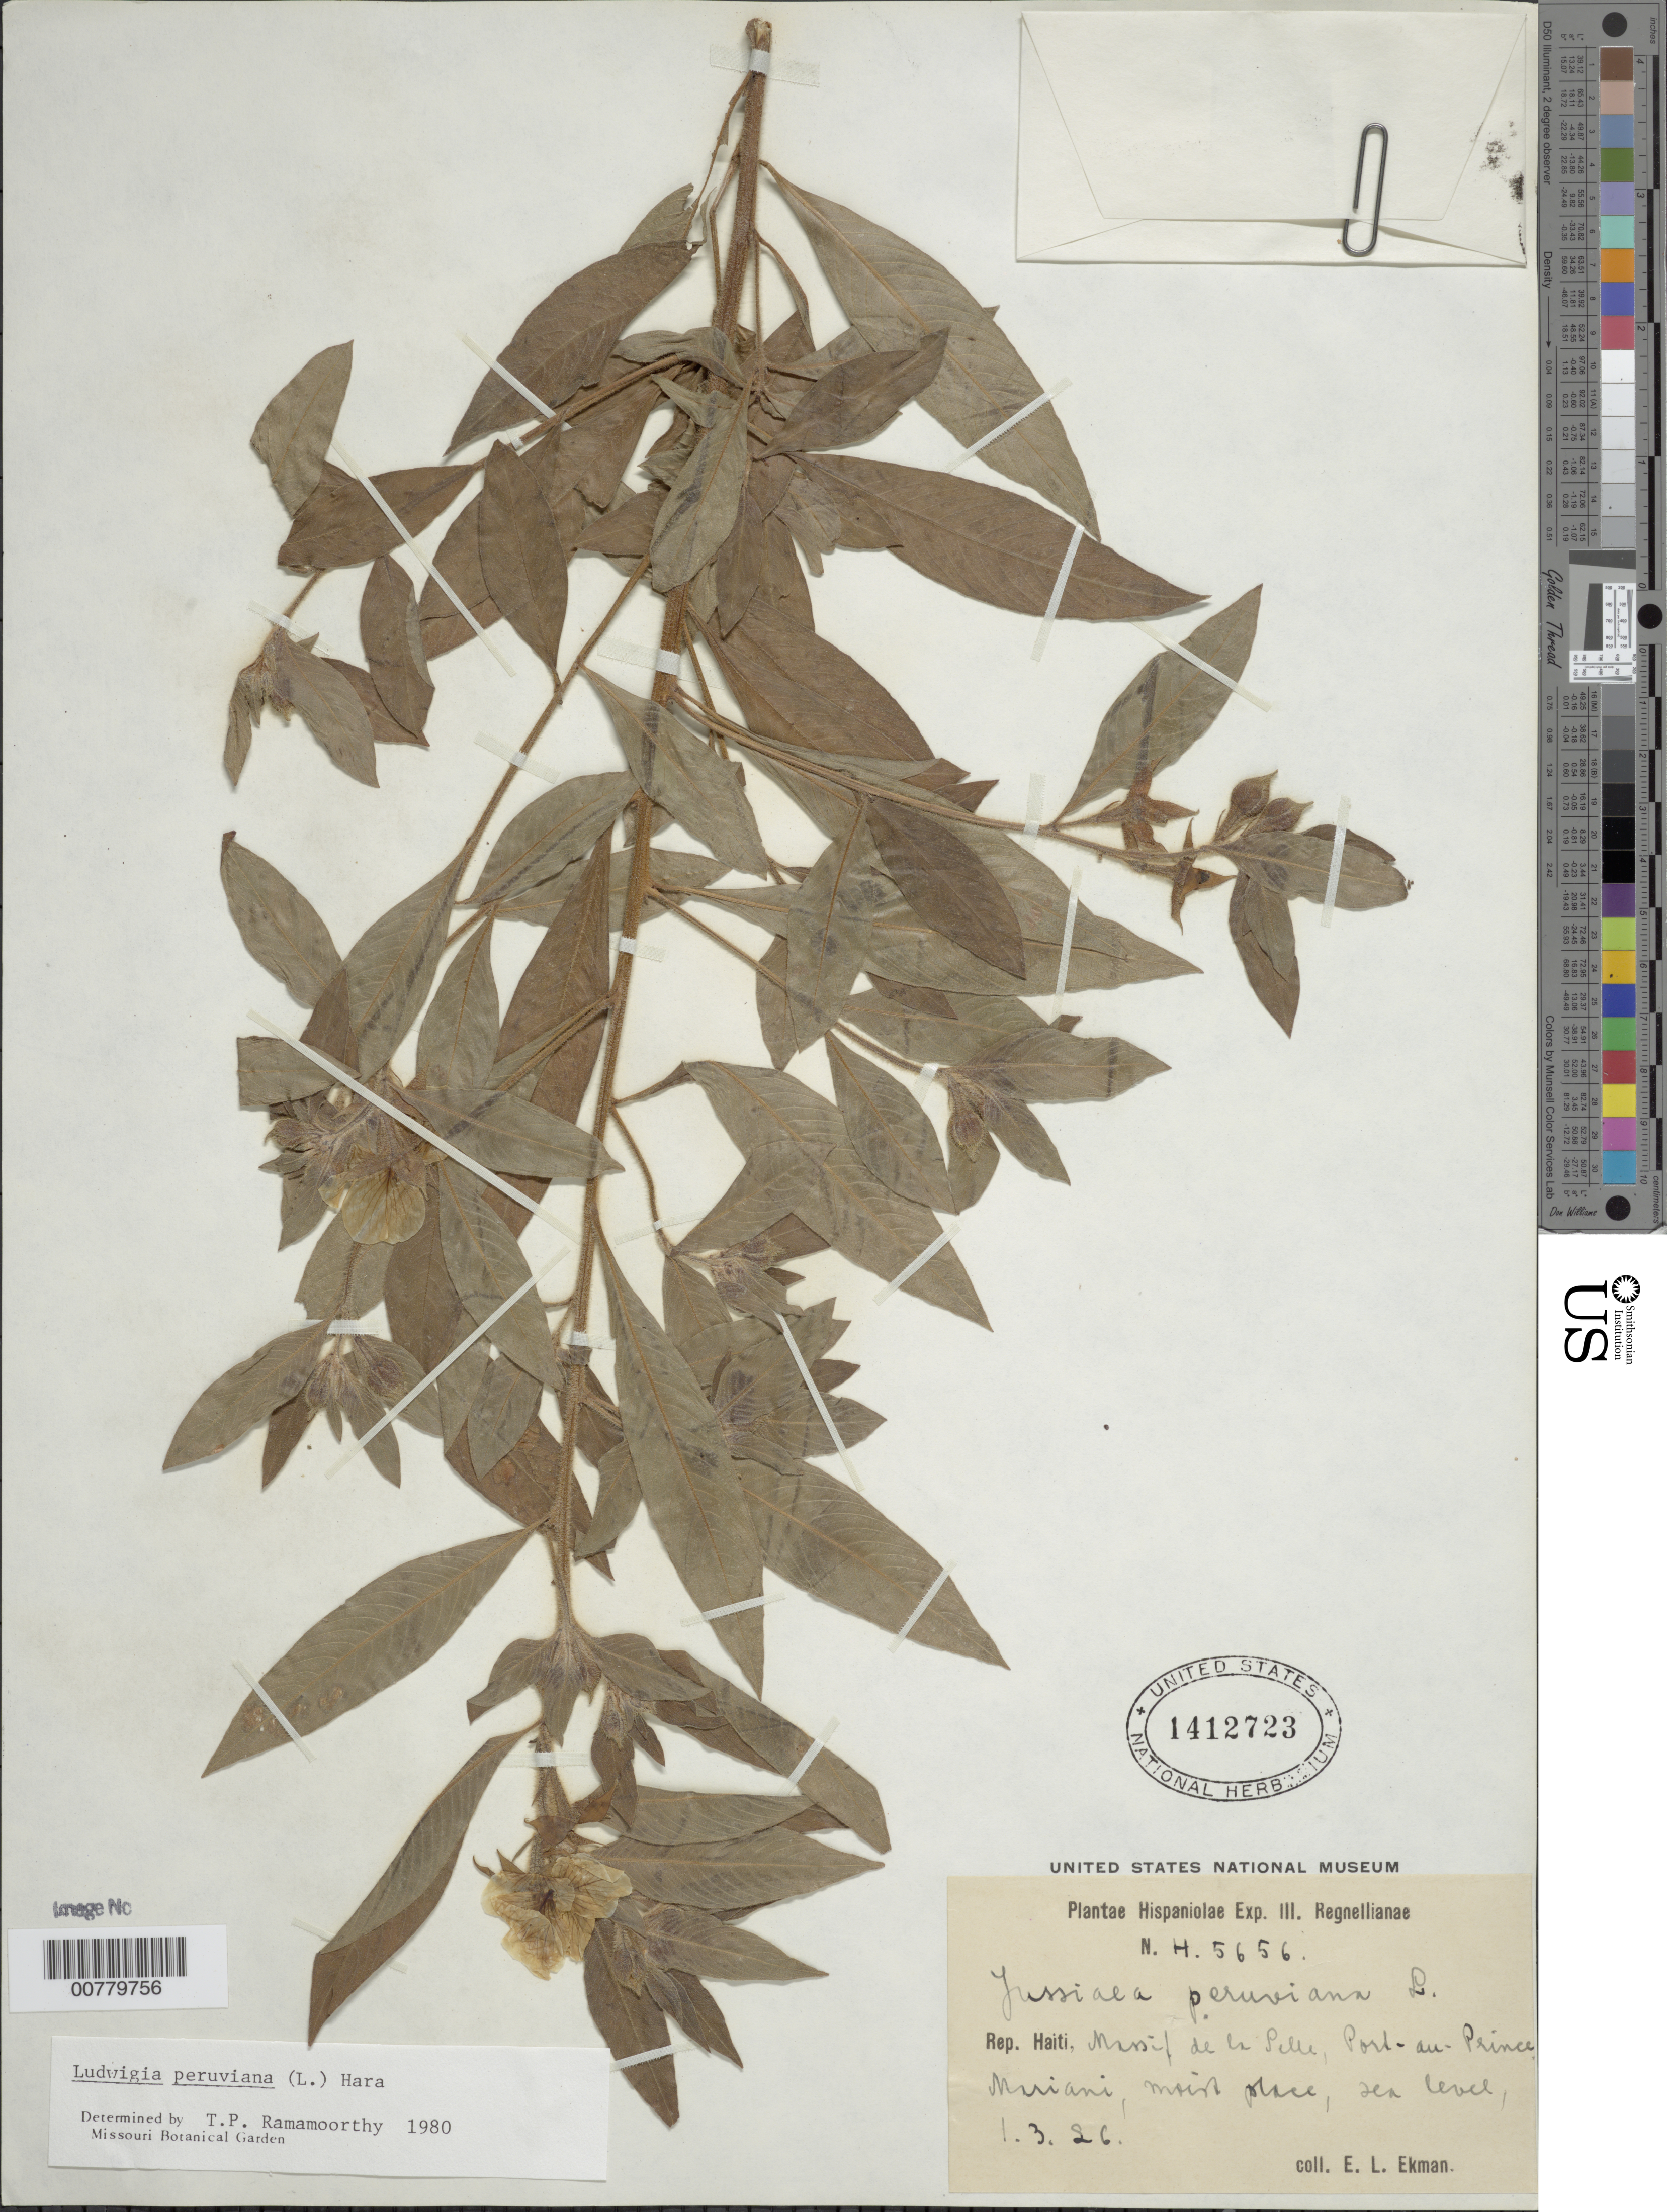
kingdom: Plantae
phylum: Tracheophyta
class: Magnoliopsida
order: Myrtales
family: Onagraceae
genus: Ludwigia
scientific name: Ludwigia peruviana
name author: (L.) H. Hara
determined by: Ramamoorthy, T. P.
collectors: E. L. Ekman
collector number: H 5656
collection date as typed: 01 Mar 1926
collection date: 1926-03-01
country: Haiti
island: Hispaniola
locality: Massif de la Selle, Port-au-Prince, Mariani.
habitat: Moist place.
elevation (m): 0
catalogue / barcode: US 1412723